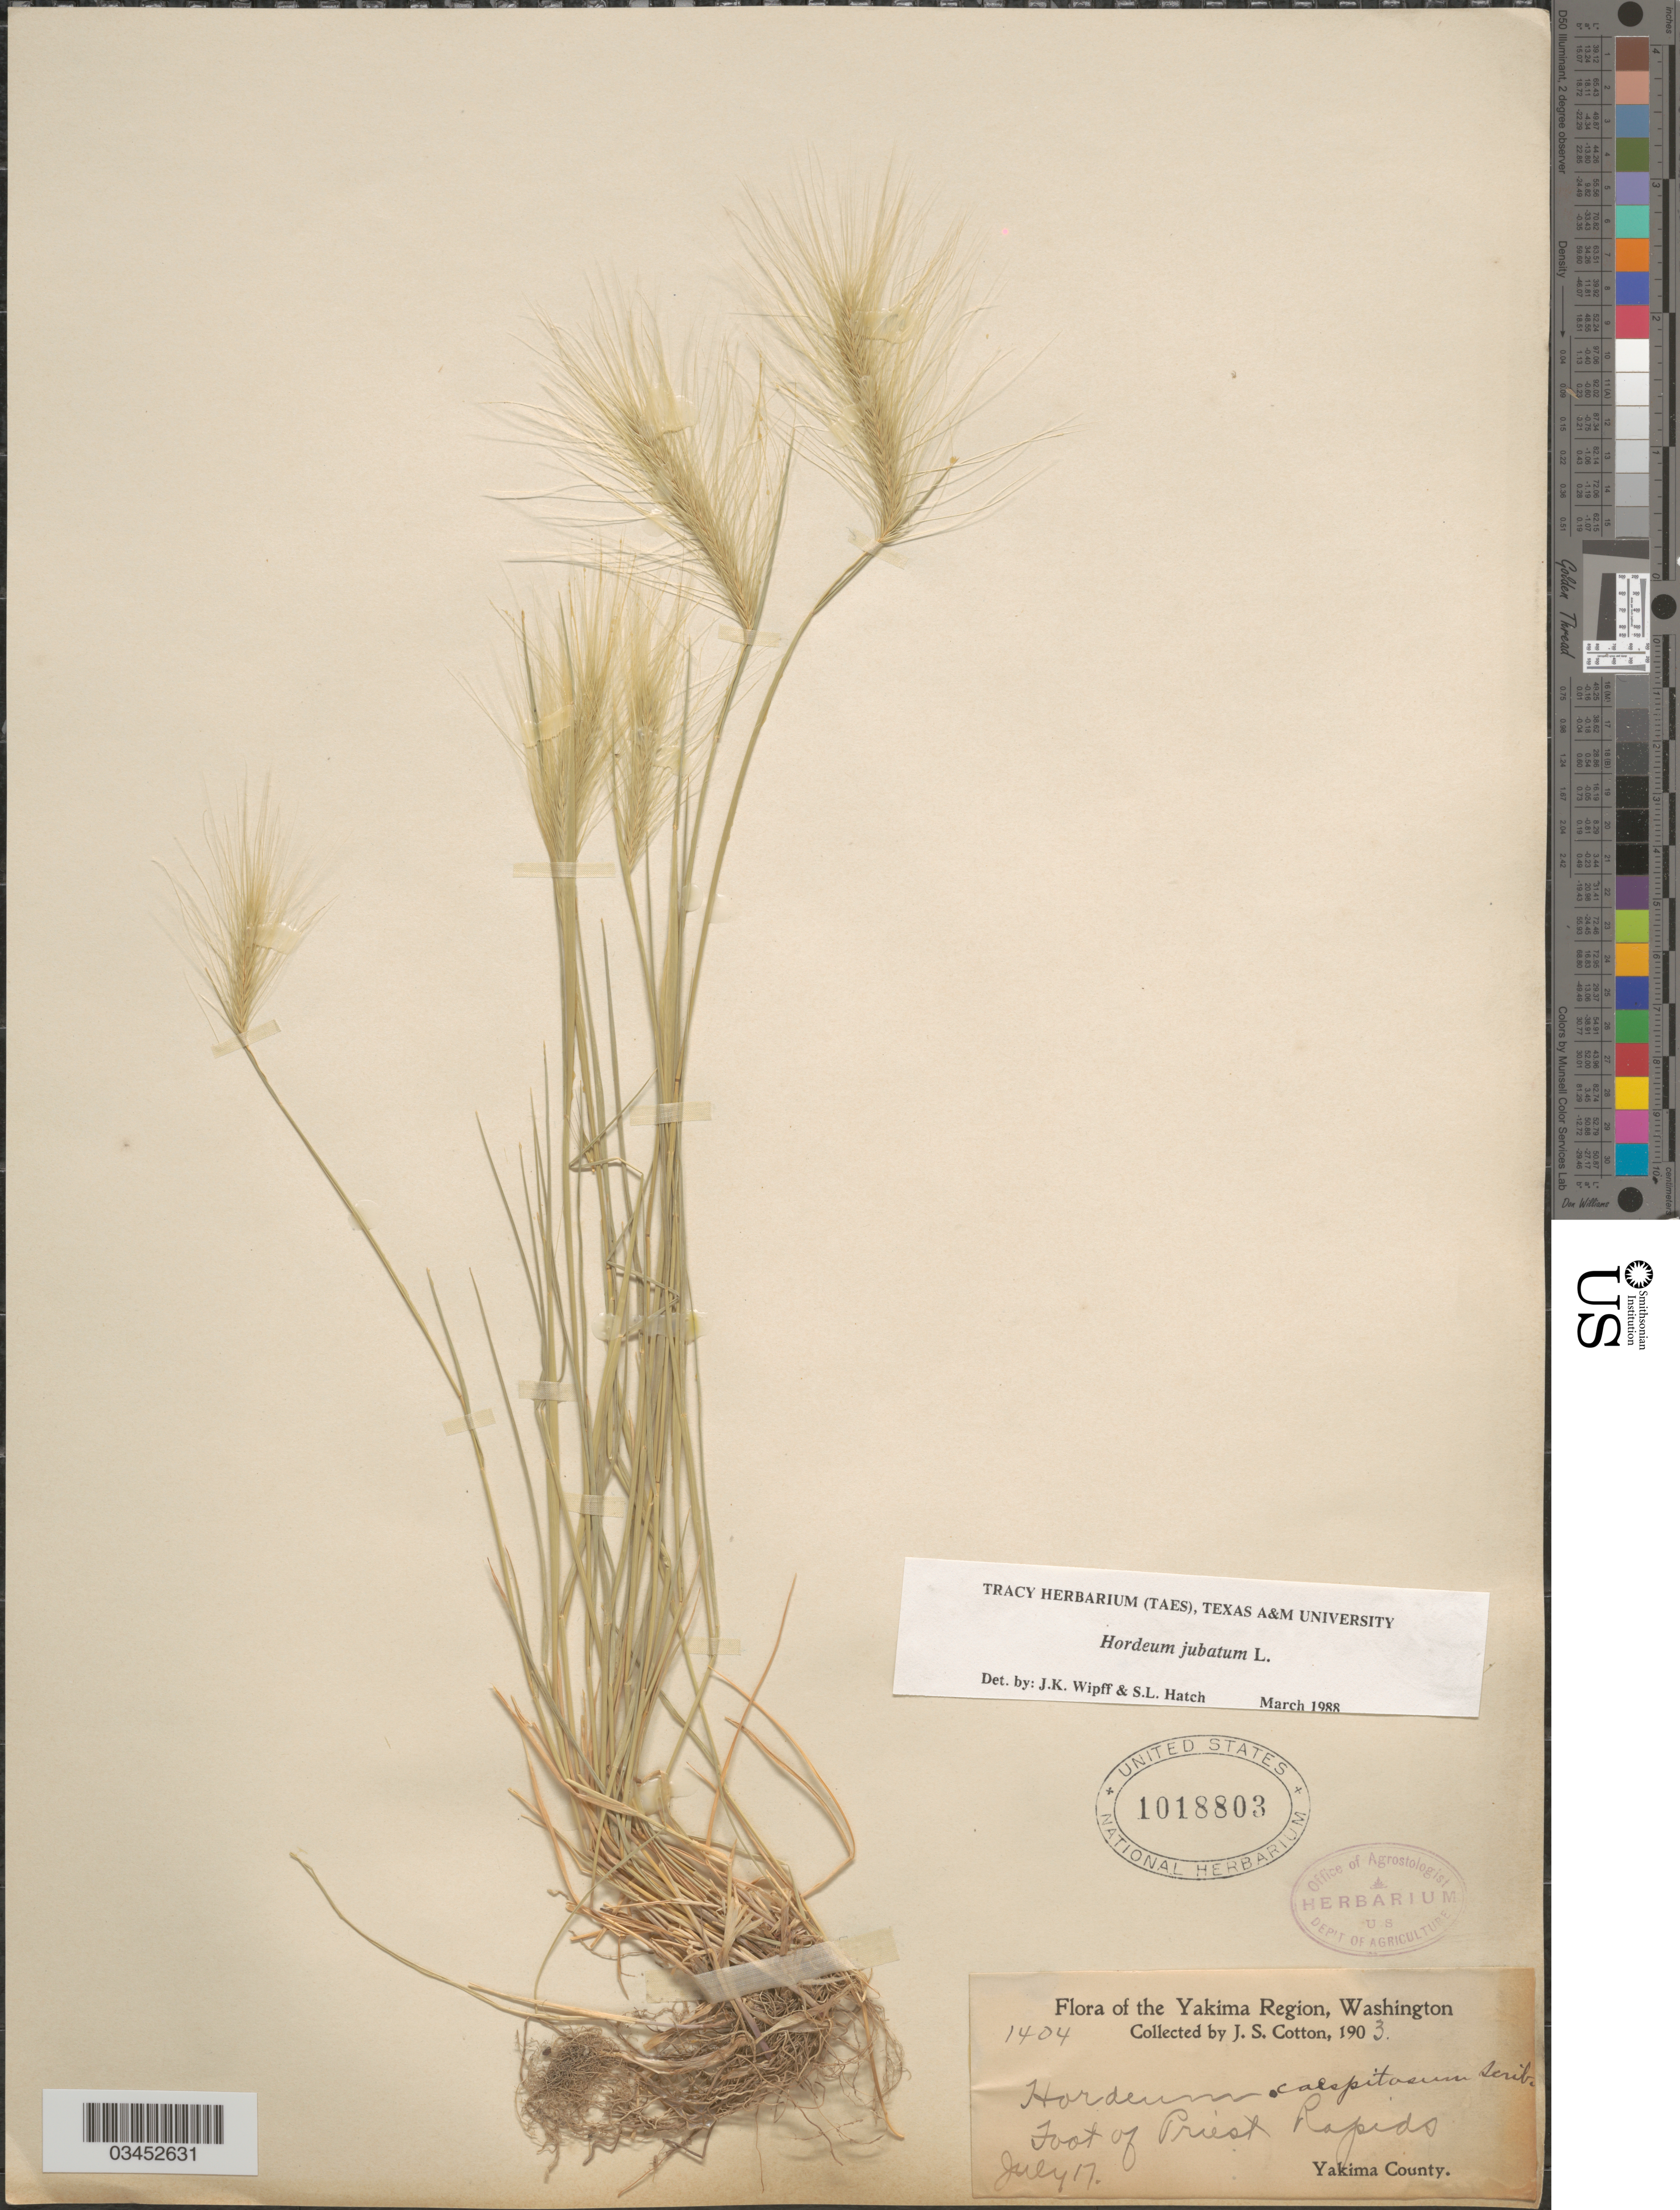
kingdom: Plantae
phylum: Tracheophyta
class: Liliopsida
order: Poales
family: Poaceae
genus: Hordeum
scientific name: Hordeum jubatum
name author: L.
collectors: J. S. Cotton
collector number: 1404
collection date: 1903-07-17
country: United States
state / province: Washington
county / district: Yakima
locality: Yakima Region. Foot of Priest Rapids. Yakima County.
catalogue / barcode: US 1018803